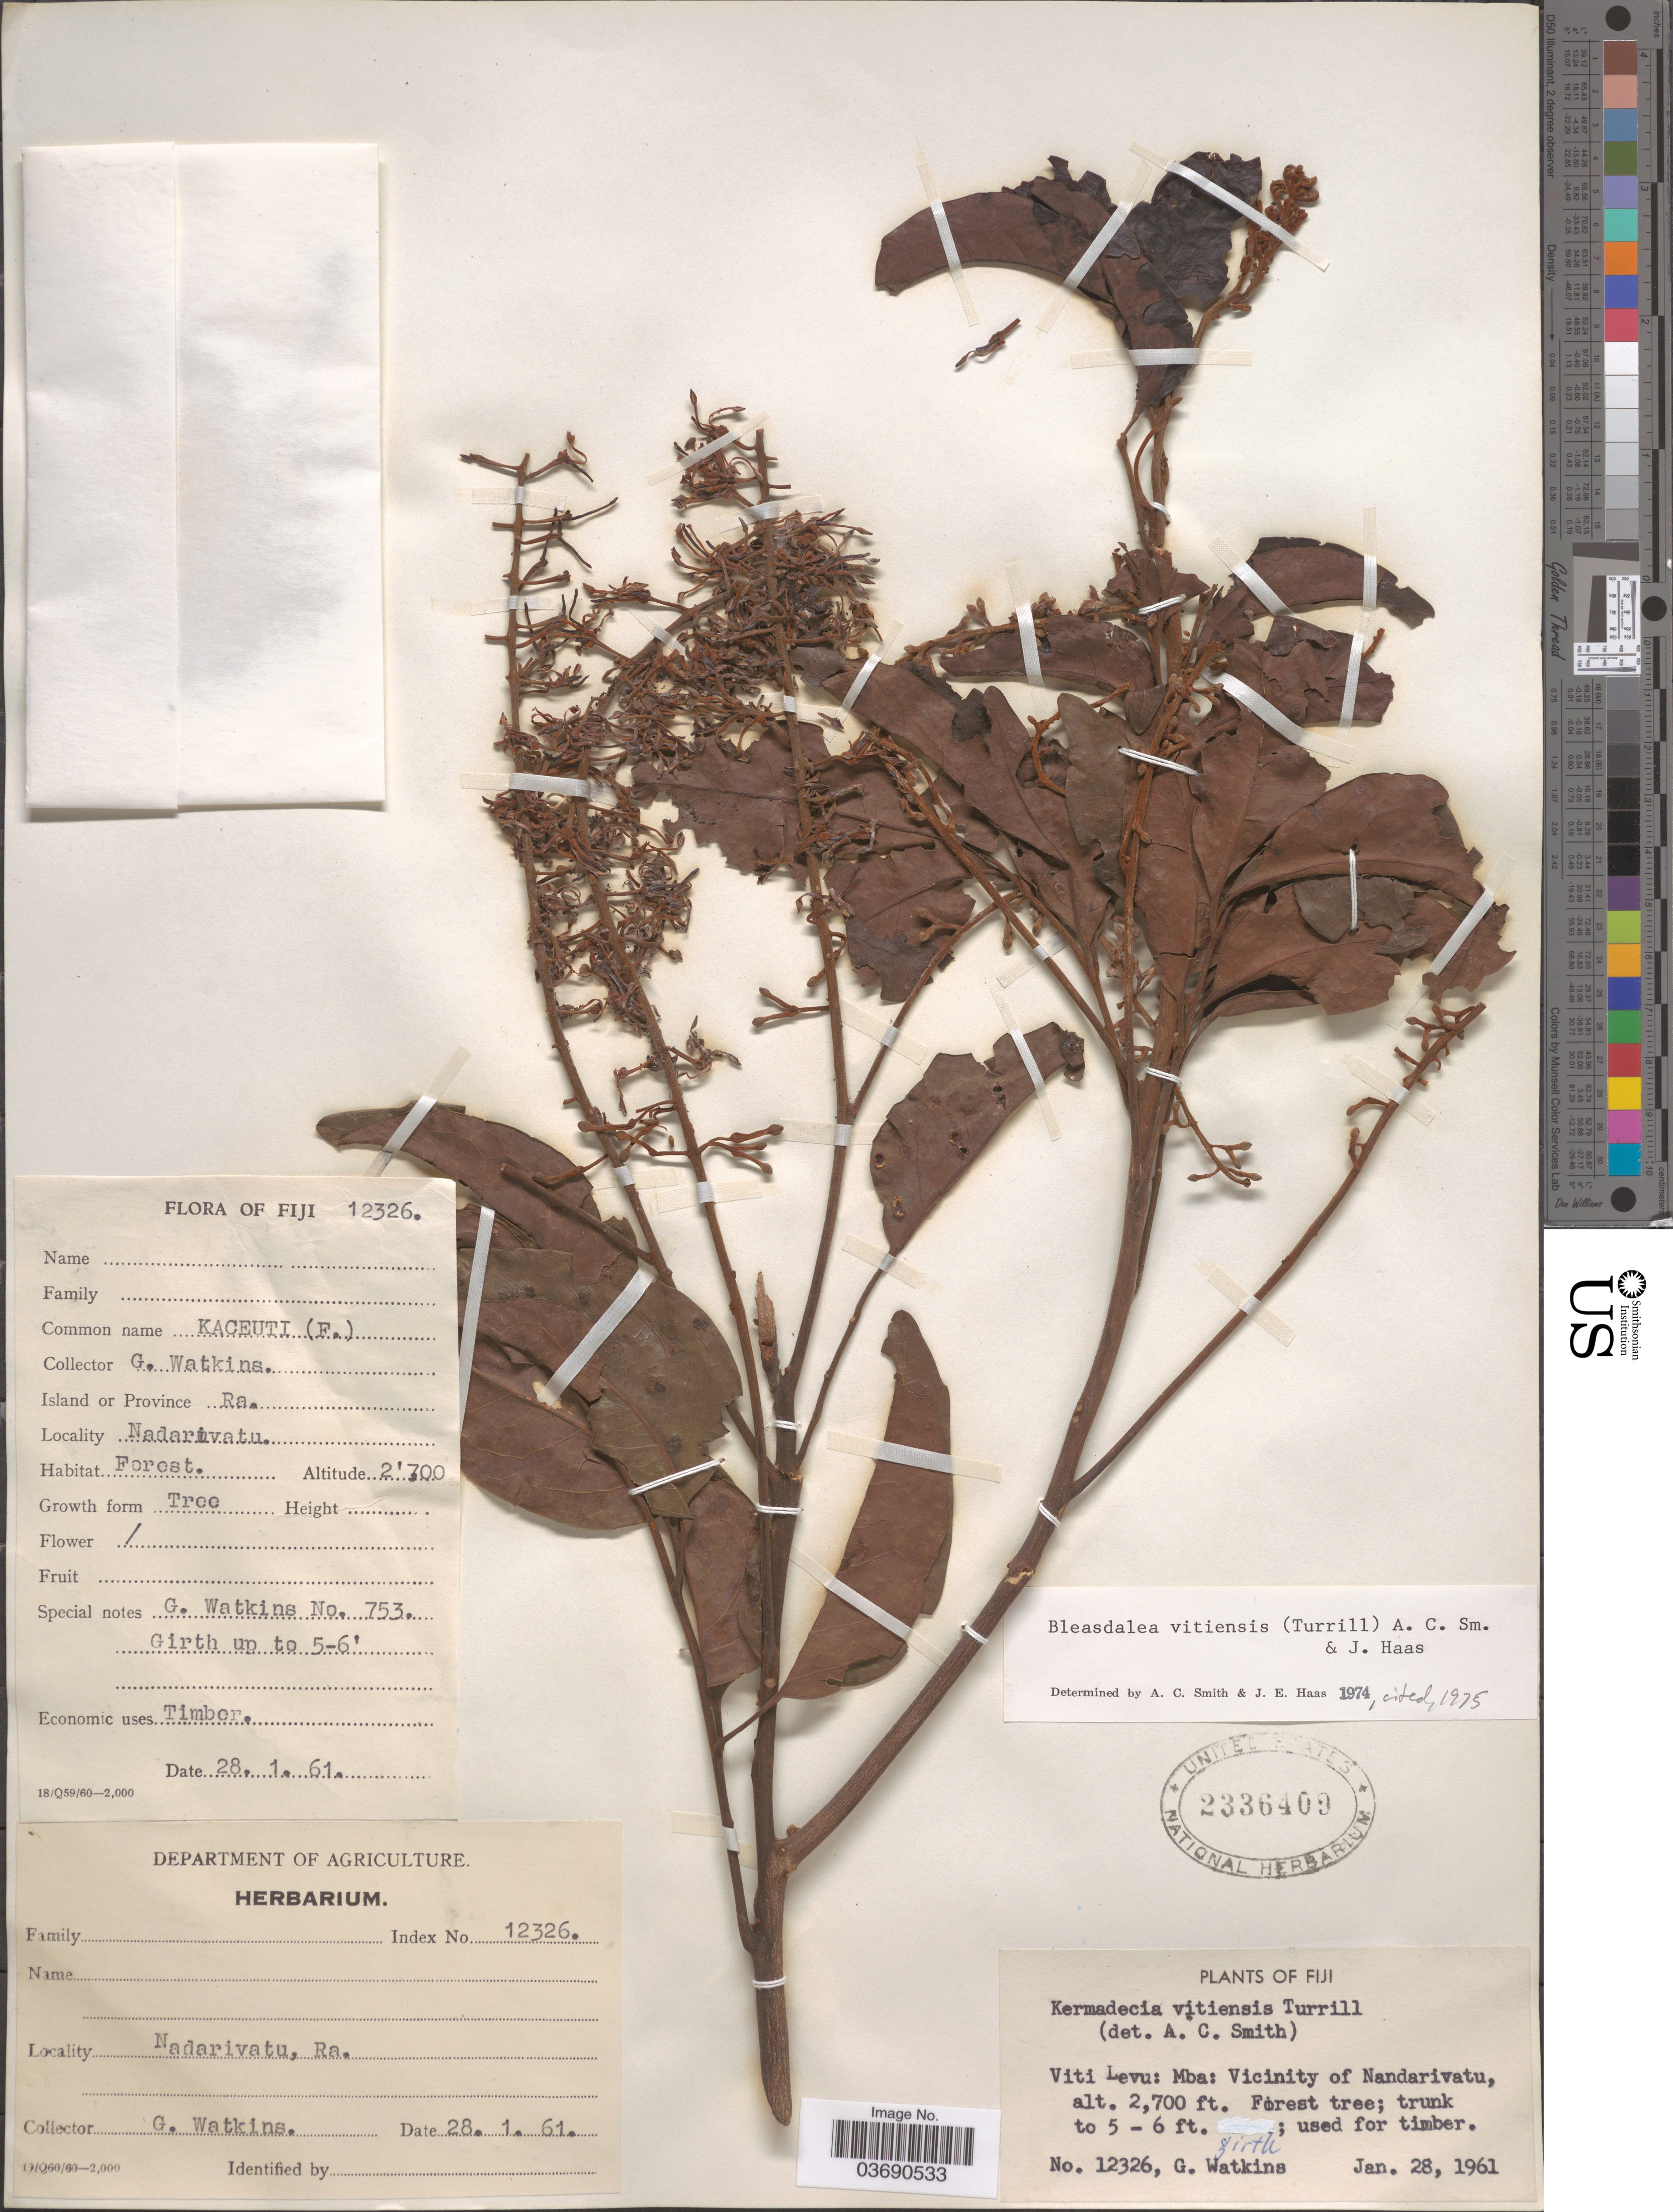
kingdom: Plantae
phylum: Tracheophyta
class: Magnoliopsida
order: Proteales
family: Proteaceae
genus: Turrillia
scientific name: Turrillia vitiensis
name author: (Turill) A.C. Sm.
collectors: G. Watkins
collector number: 12326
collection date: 1961-01-28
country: Fiji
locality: Island or Province Ra. Viti Levu: Mba: Vicinity of Nandarivatu.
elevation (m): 823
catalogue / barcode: US 2336409